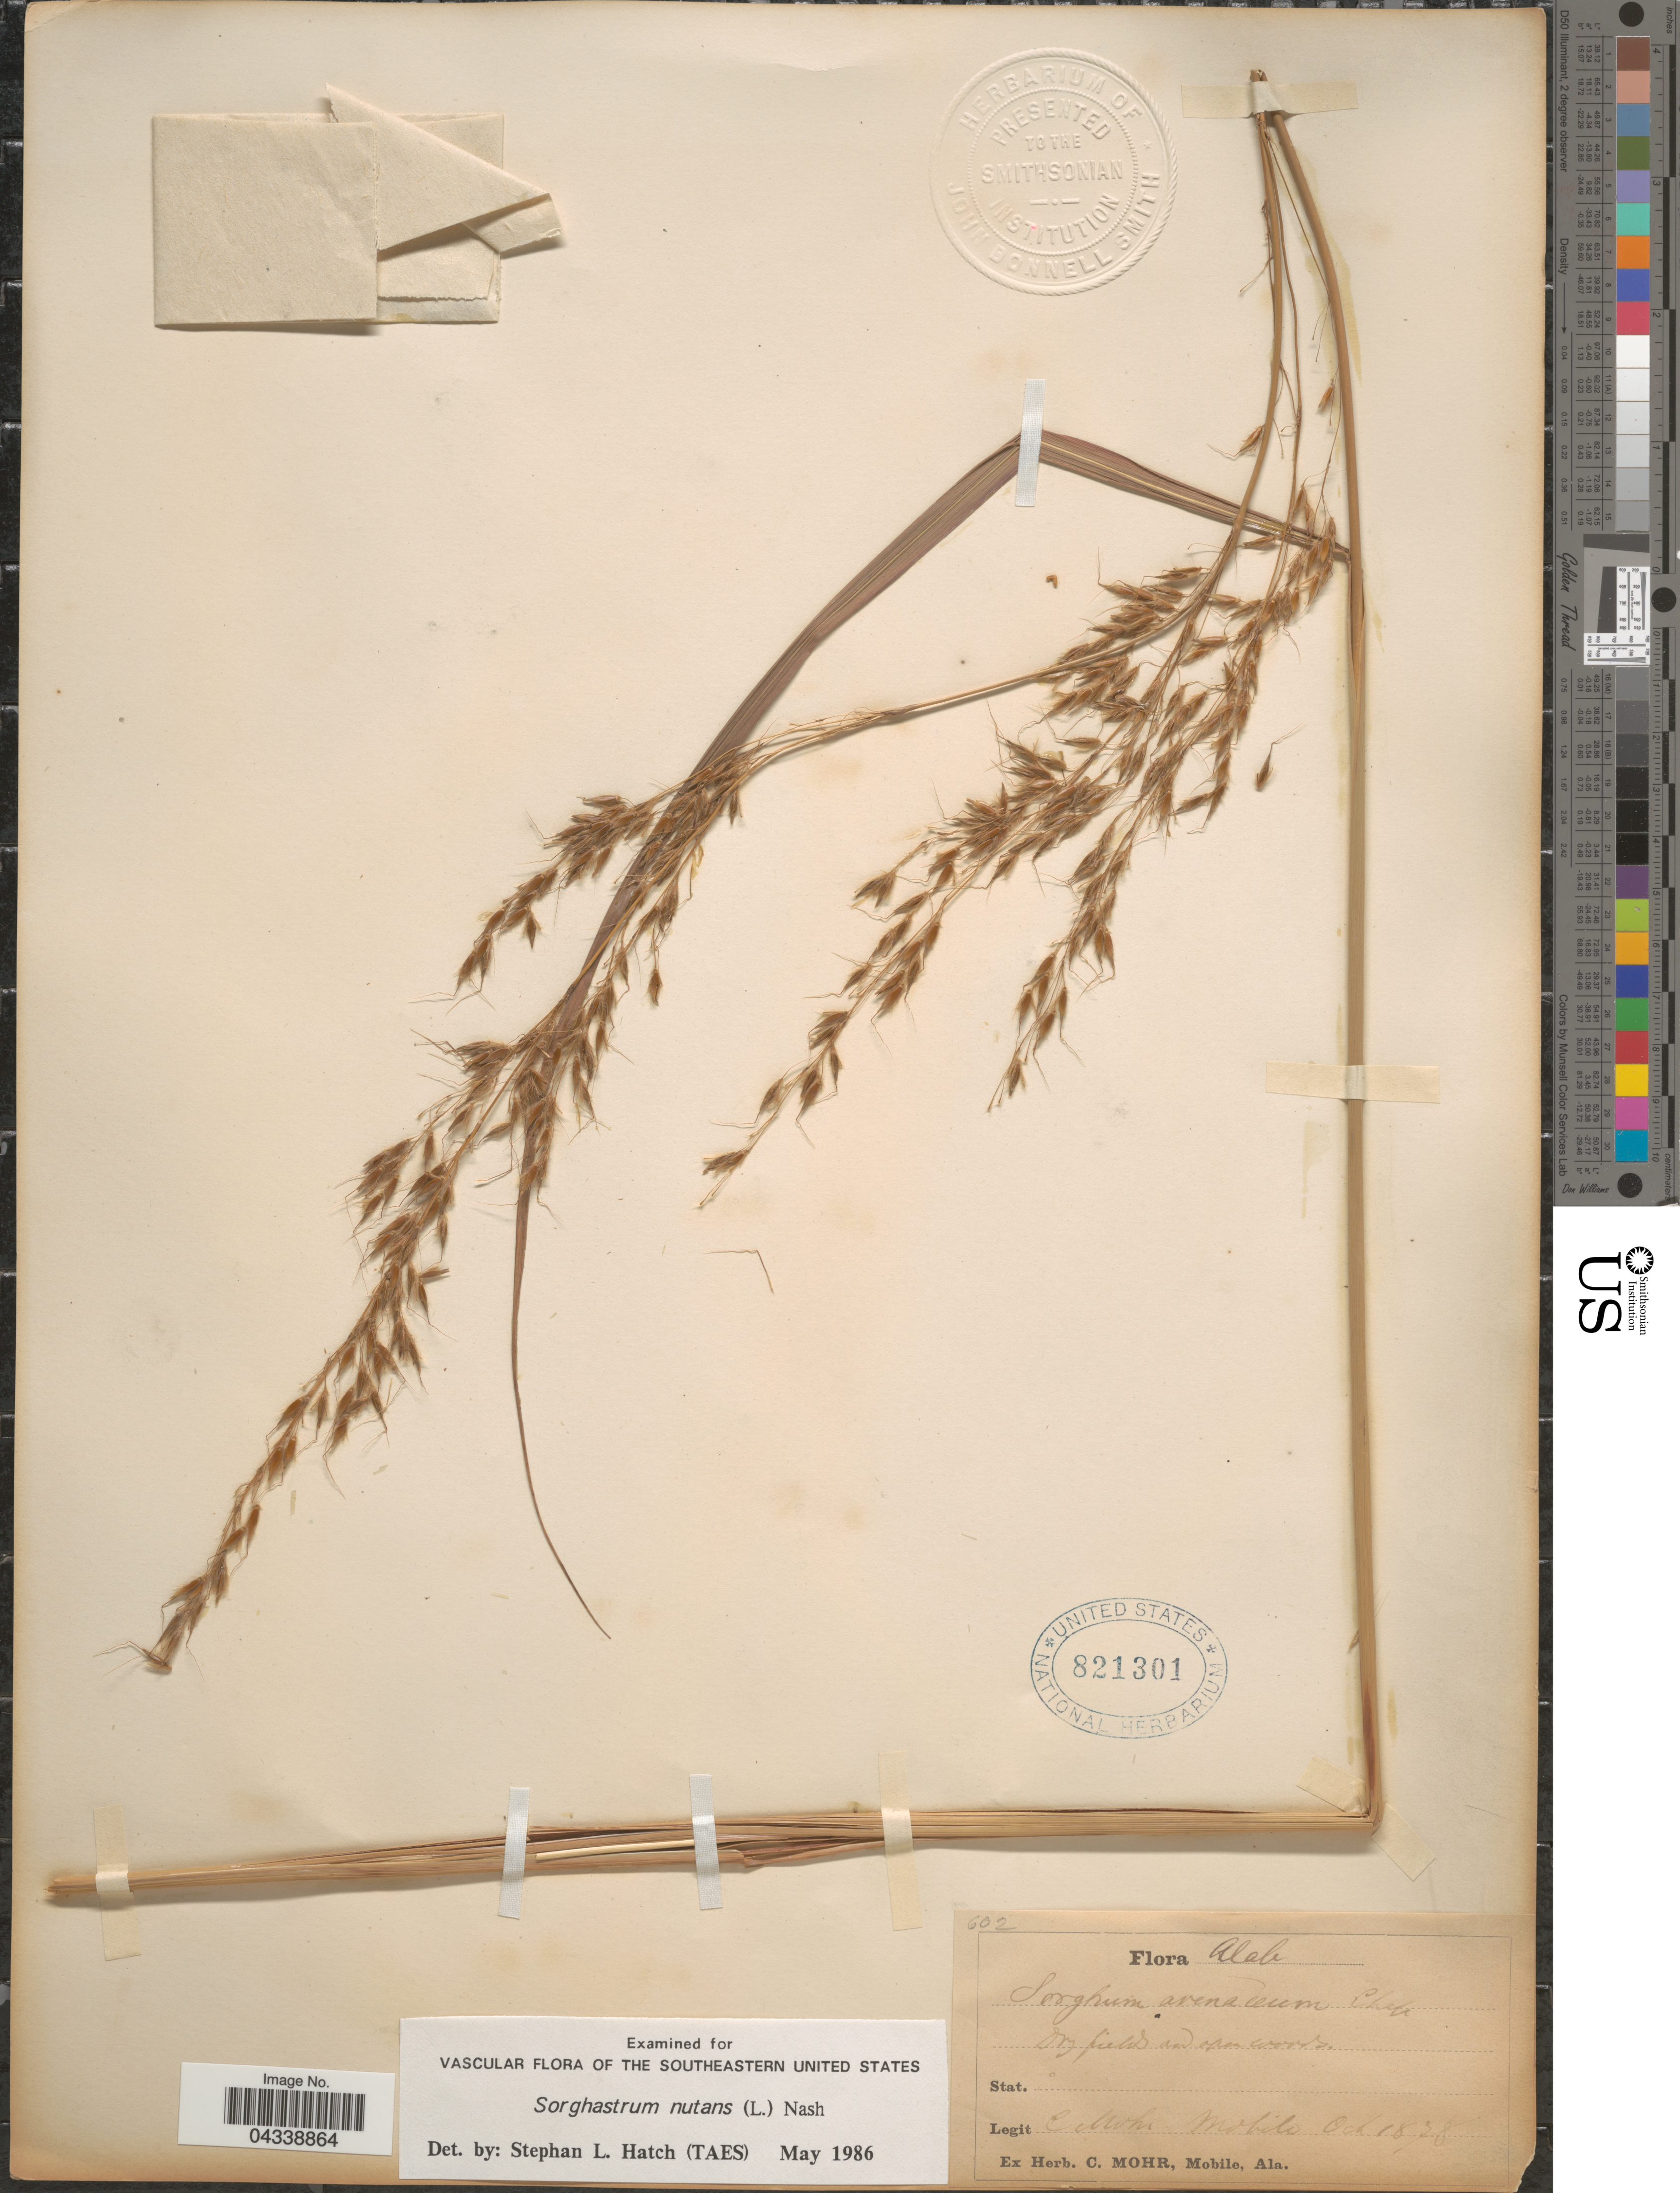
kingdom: Plantae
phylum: Tracheophyta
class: Liliopsida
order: Poales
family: Poaceae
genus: Sorghastrum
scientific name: Sorghastrum nutans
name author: (L.) Nash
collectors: C. T. Mohr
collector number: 602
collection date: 1878-10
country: United States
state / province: Alabama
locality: Mobile.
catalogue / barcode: US 821301